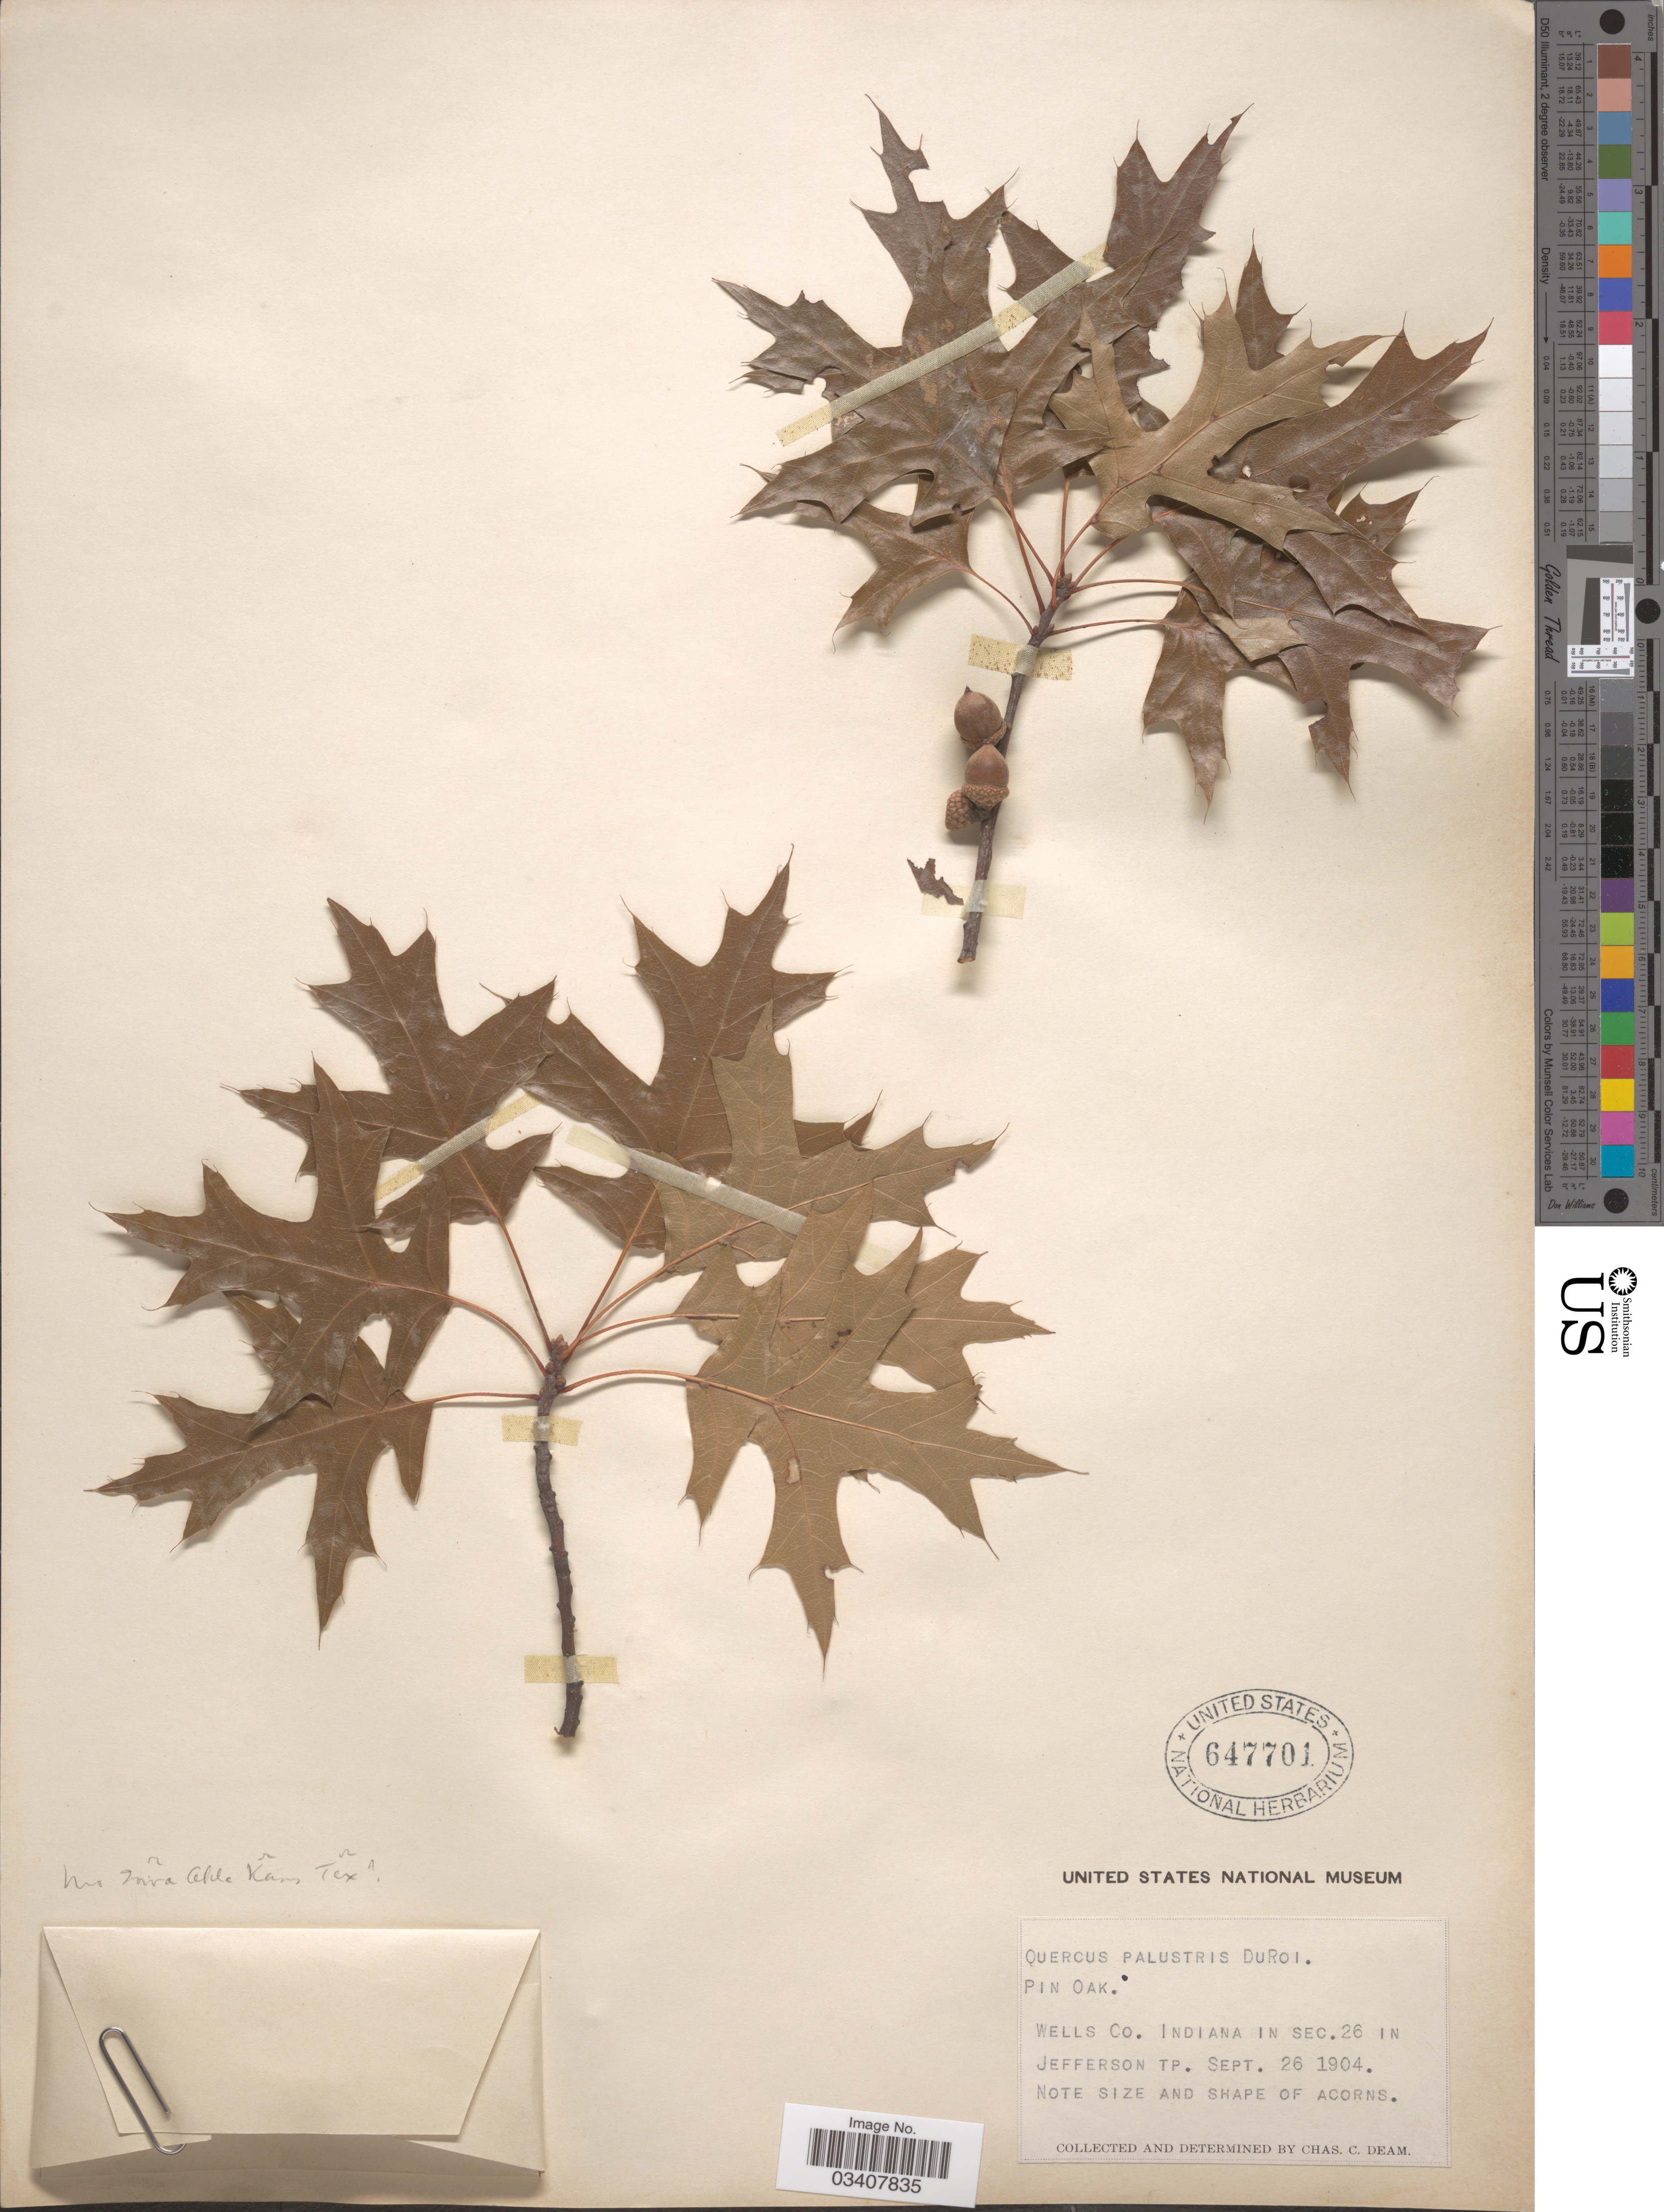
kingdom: Plantae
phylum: Tracheophyta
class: Magnoliopsida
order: Fagales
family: Fagaceae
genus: Quercus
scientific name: Quercus palustris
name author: Münchh.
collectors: C. C. Deam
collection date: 1904-09-26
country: United States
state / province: Indiana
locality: Wells Co. Indiana in Sec. 26 in Jefferson Tp.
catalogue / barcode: US 647701